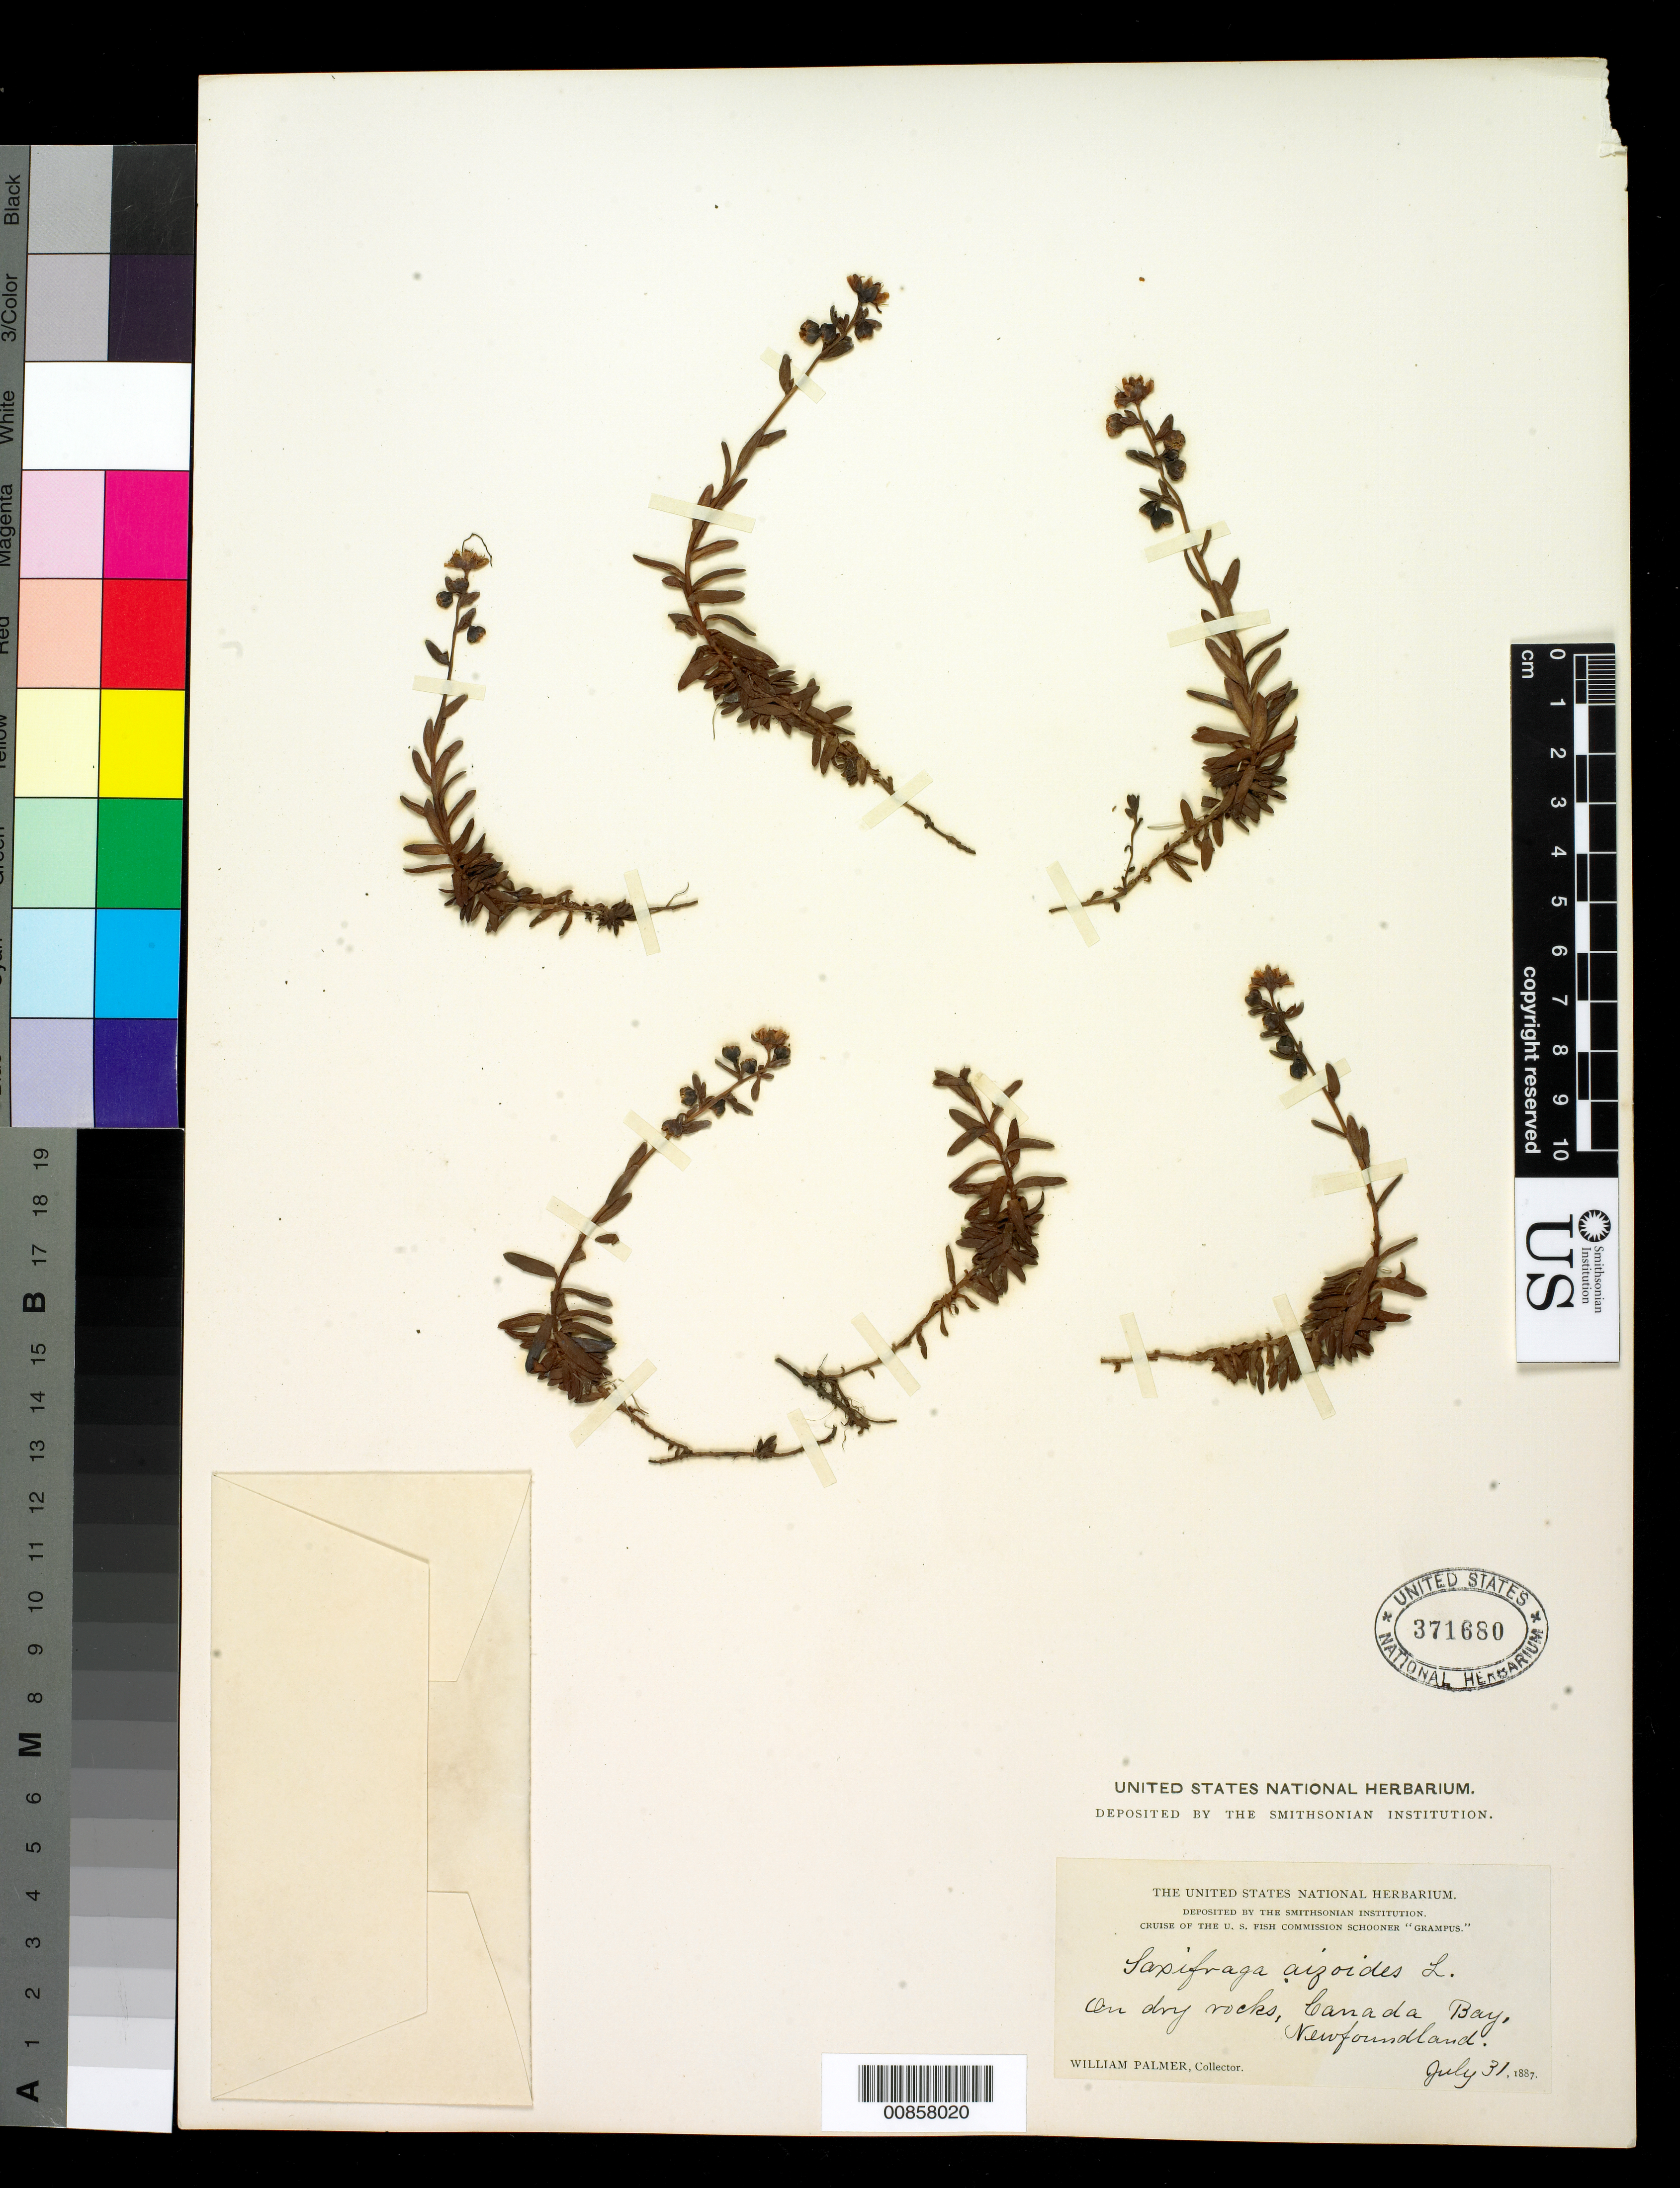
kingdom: Plantae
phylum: Tracheophyta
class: Magnoliopsida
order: Saxifragales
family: Saxifragaceae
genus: Saxifraga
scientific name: Saxifraga aizoides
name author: L.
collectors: W. Palmer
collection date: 1887-07-31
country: Canada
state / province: Newfoundland and Labrador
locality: Canada Bay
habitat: On dry rocks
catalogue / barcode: US 371680